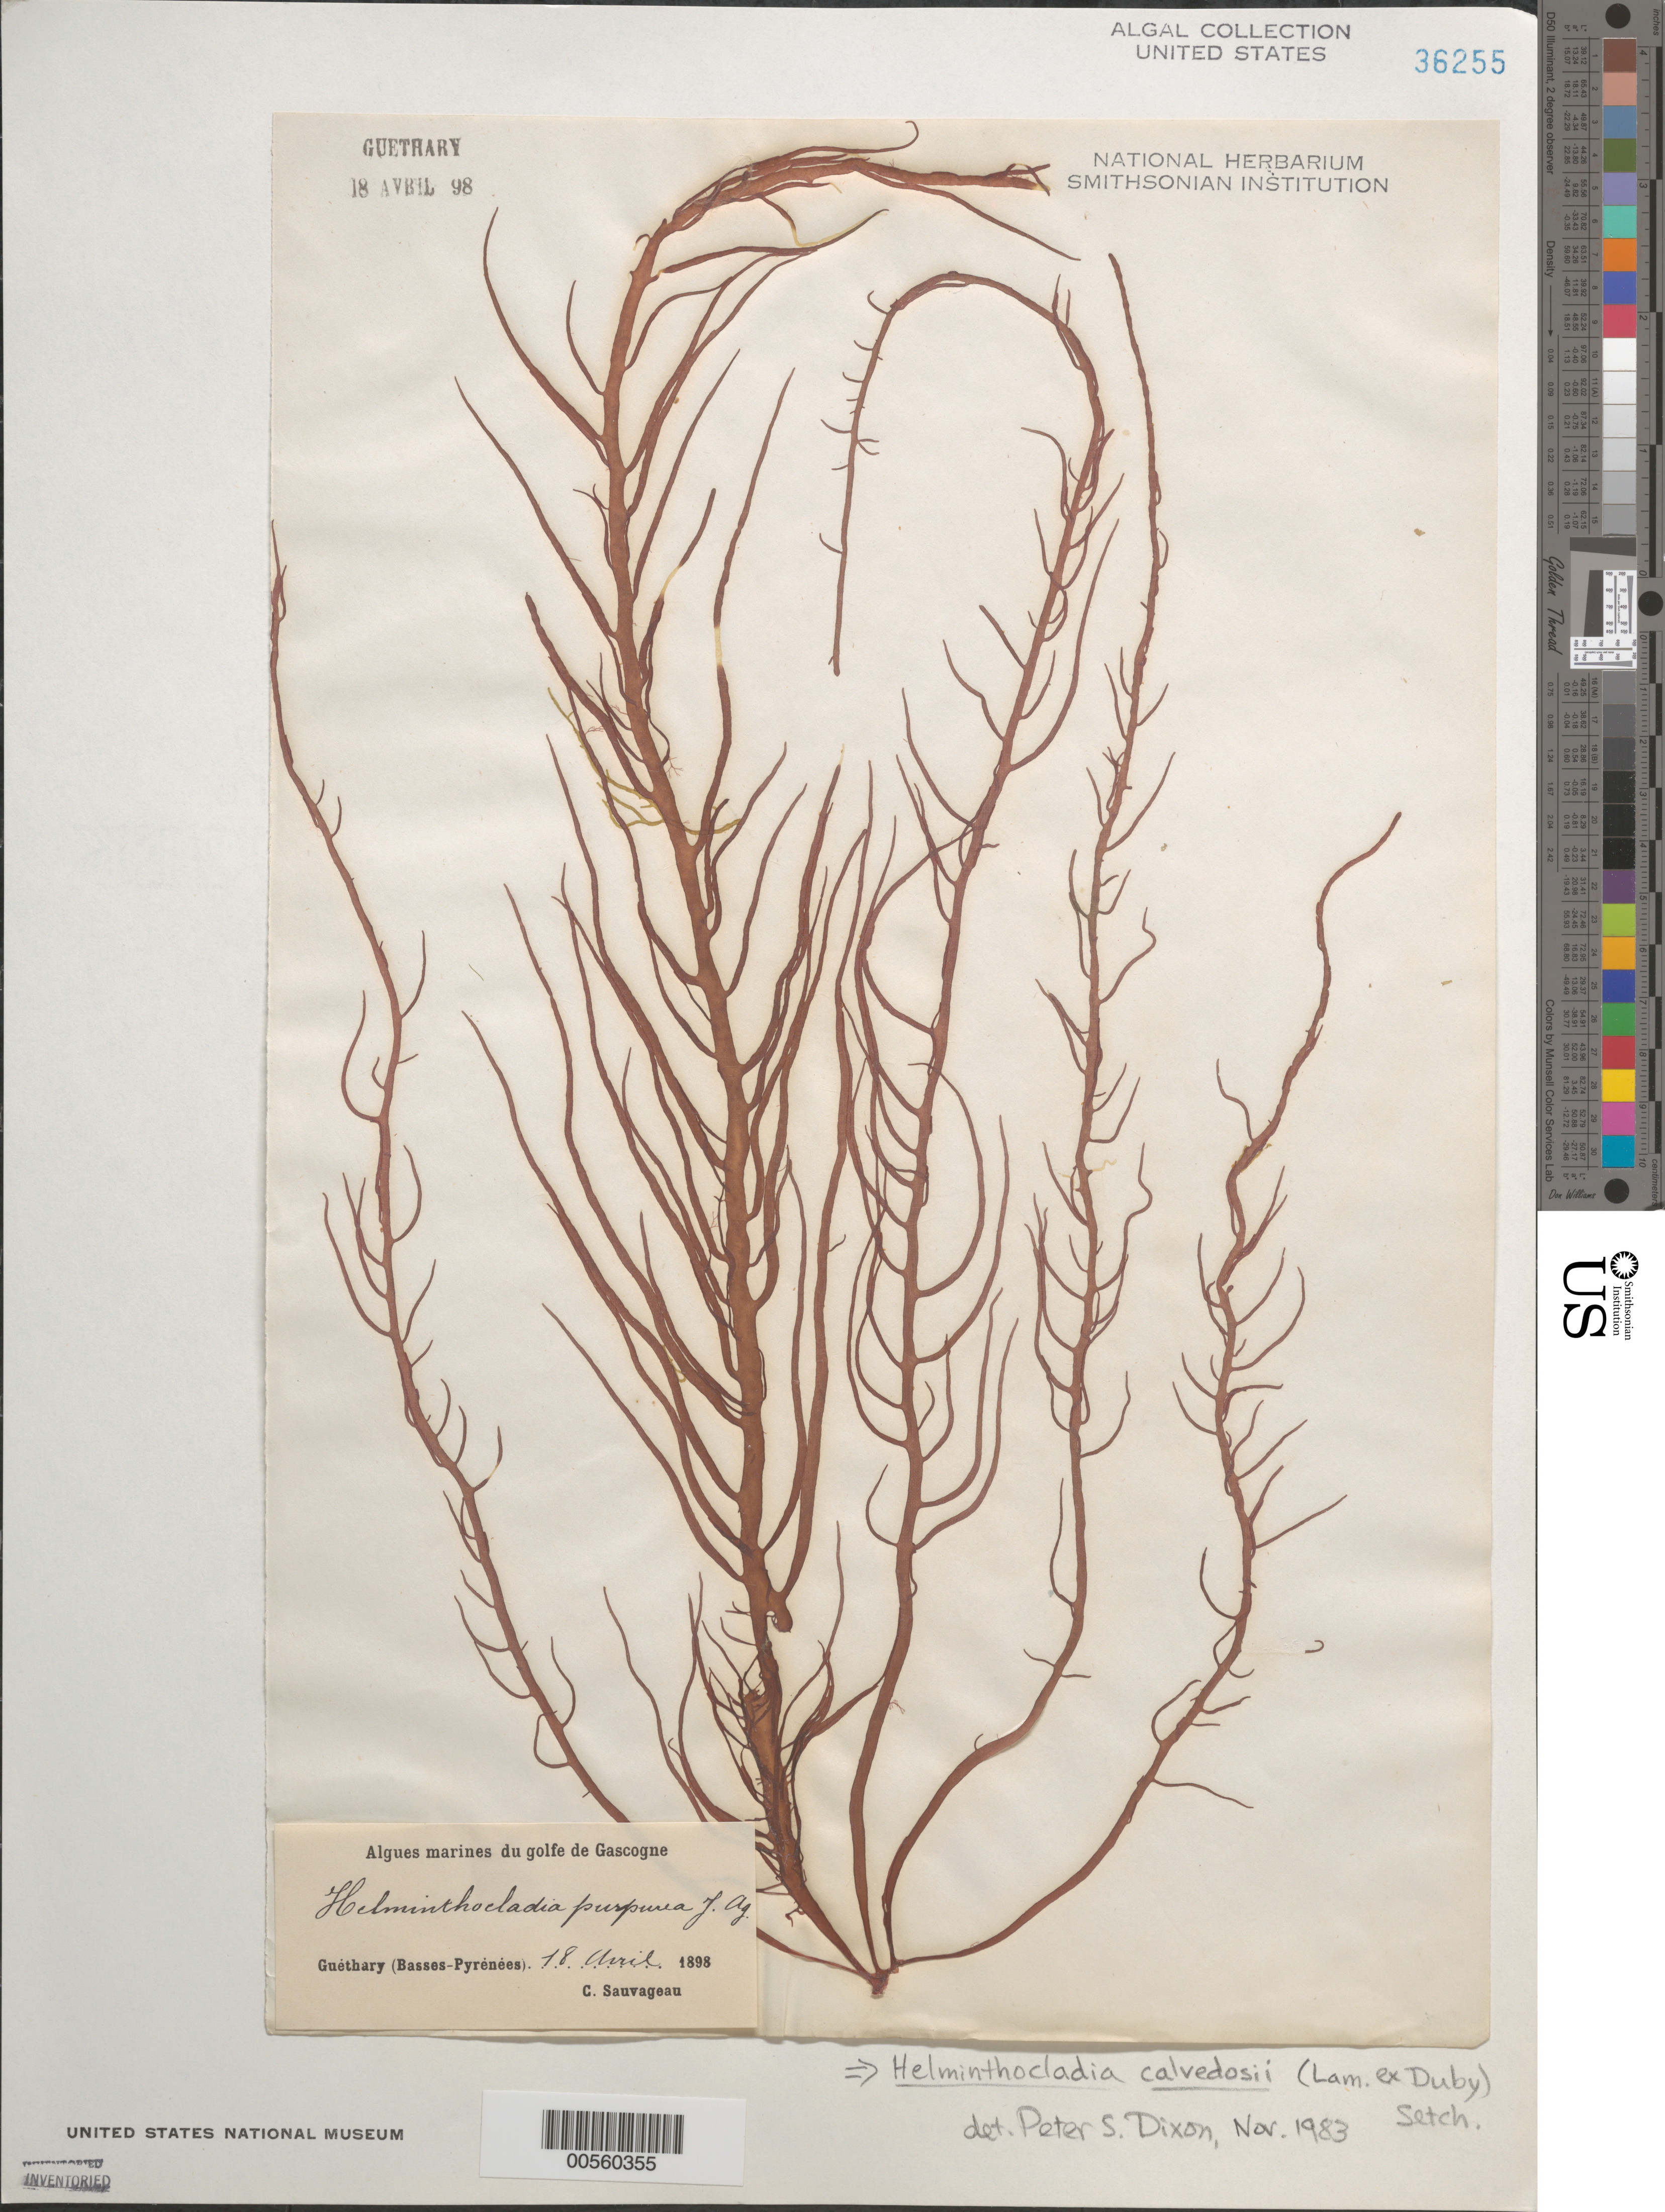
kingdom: Plantae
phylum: Rhodophyta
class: Florideophyceae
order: Nemaliales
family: Liagoraceae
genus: Helminthocladia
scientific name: Helminthocladia calvadosii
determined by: Dixon, P. S.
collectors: C. F. Sauvageau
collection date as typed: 18 Apr 1898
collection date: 1898-04-18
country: France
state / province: Nouvelle-Aquitaine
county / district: Pyrénées-Atlantiques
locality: Guethary, Bay of Biscay (Golfe de Gascogne)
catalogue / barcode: US 36255